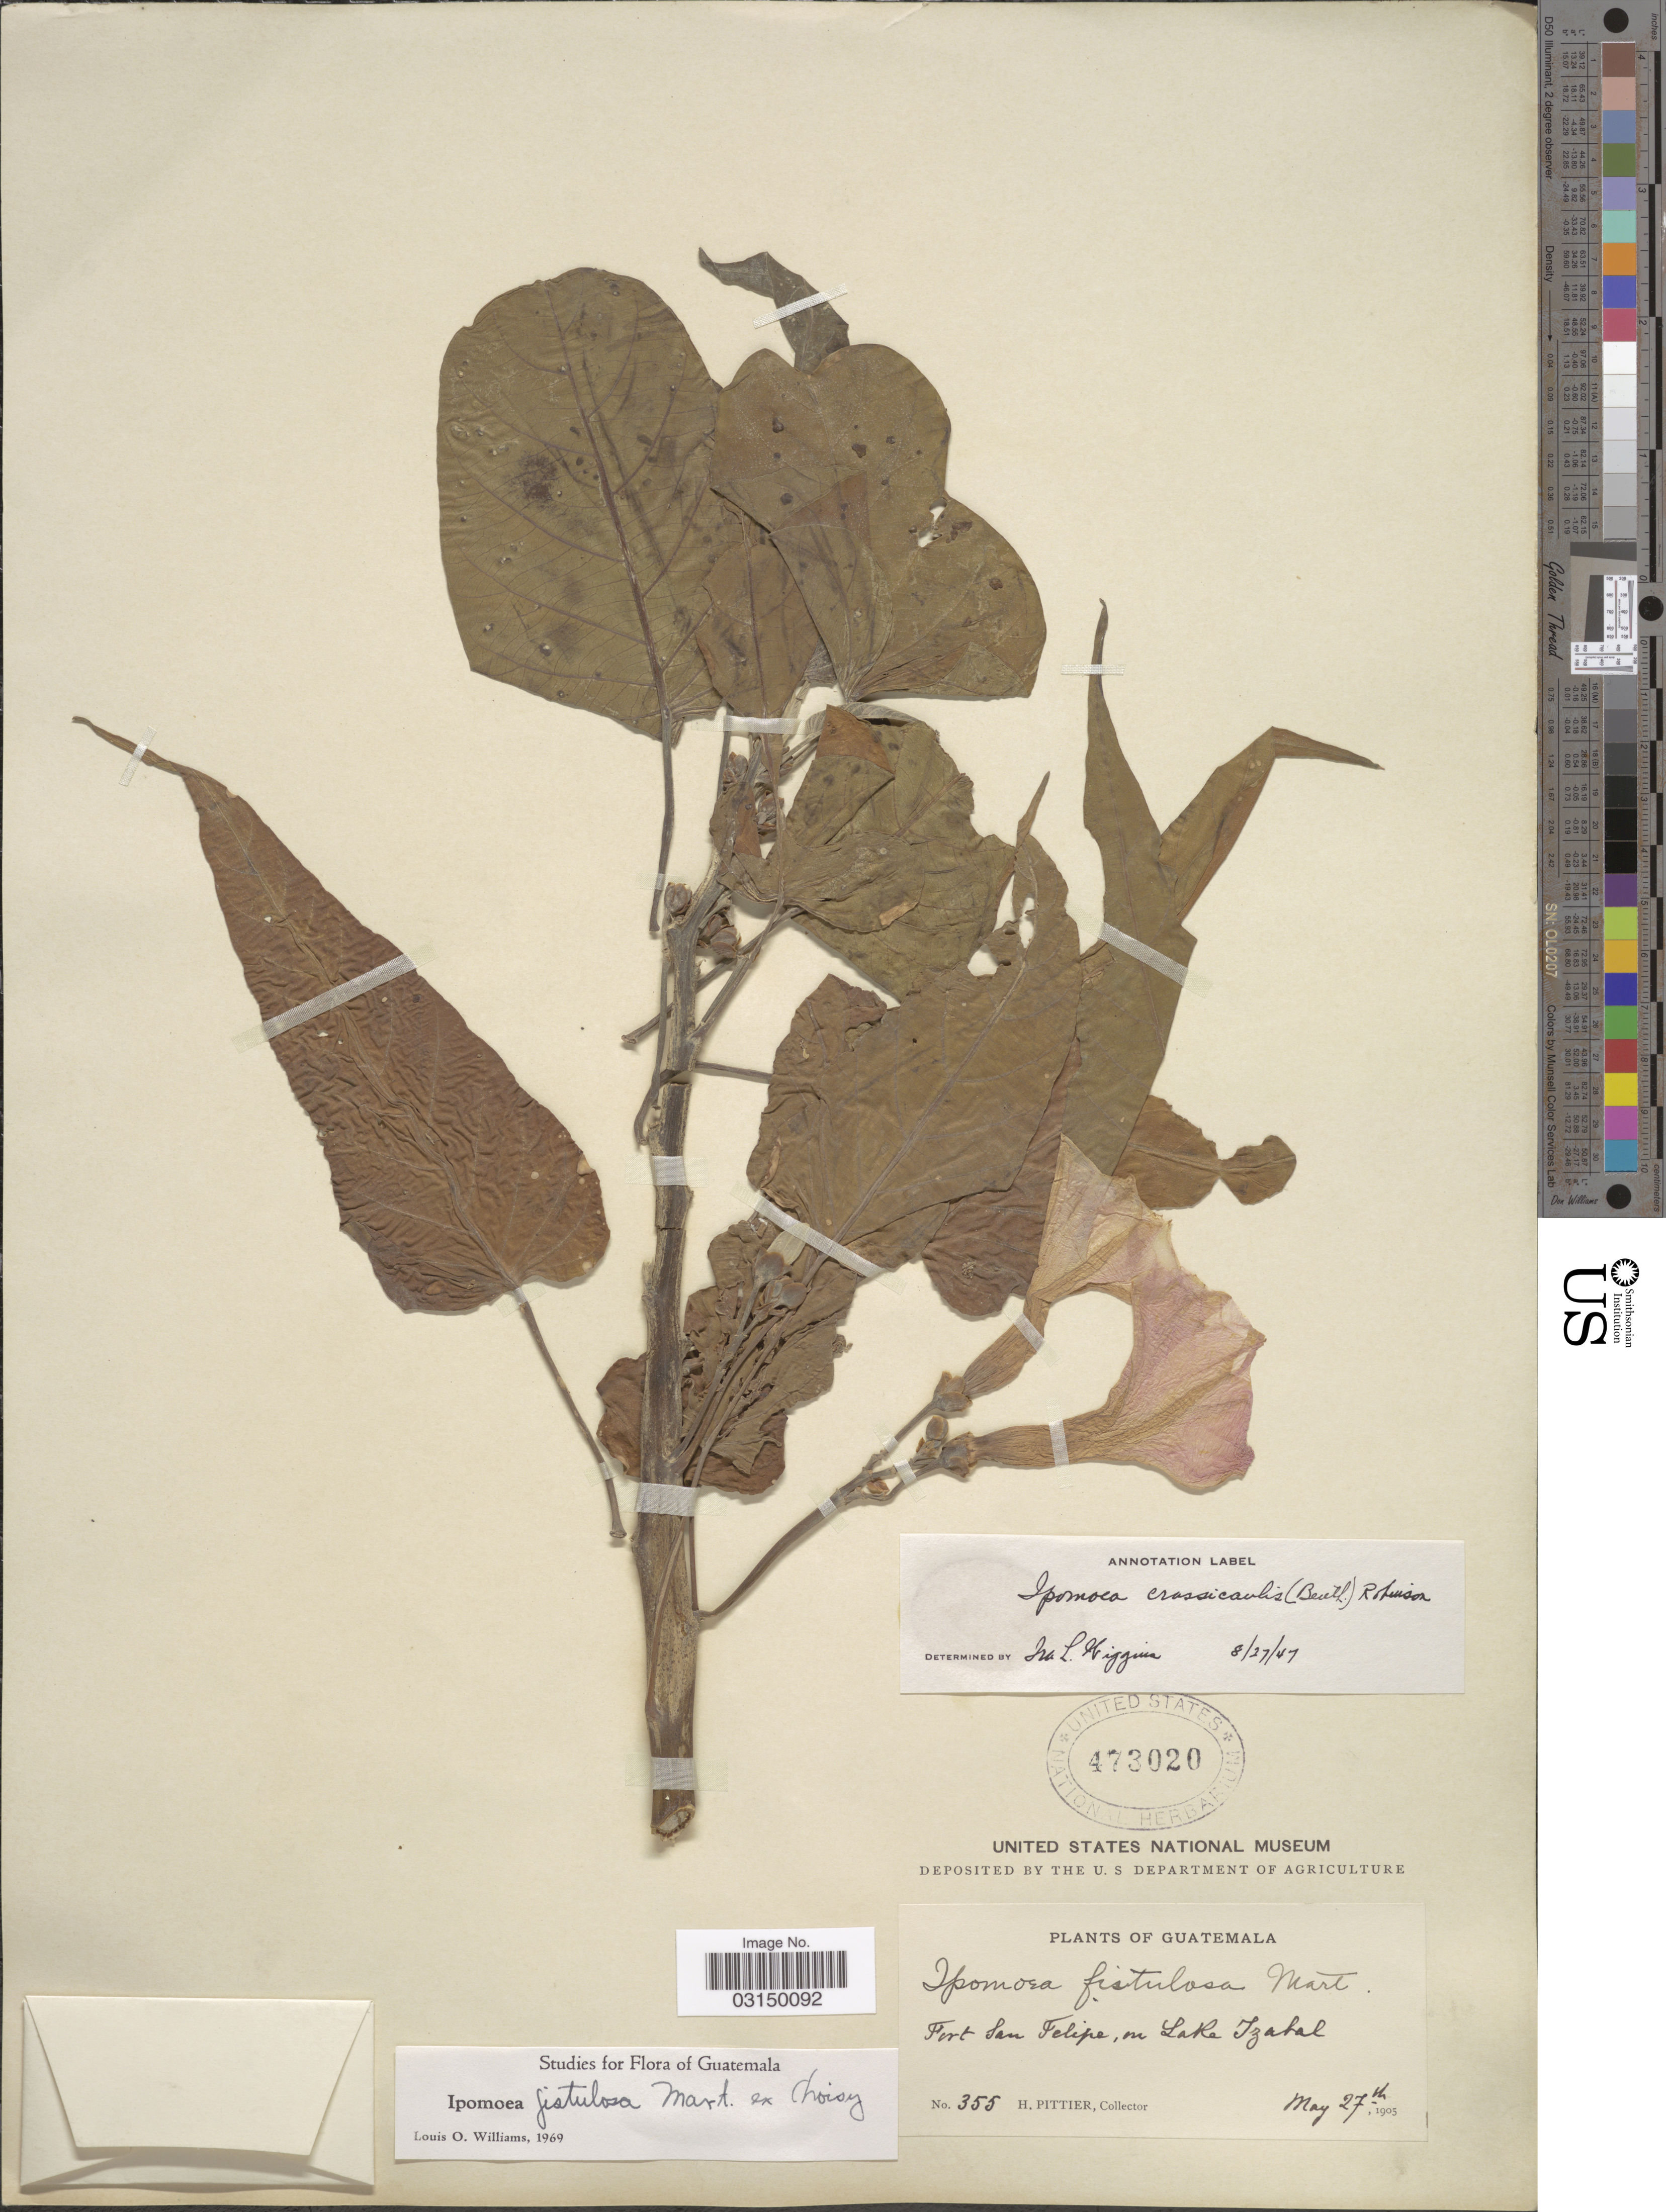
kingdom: Plantae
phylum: Tracheophyta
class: Magnoliopsida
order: Solanales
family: Convolvulaceae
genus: Ipomoea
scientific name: Ipomoea carnea subsp. fistulosa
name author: (Mart. ex Choisy) D.F. Austin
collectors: H. F. Pittier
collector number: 355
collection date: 1905-05-27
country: Guatemala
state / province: Izabal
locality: Fort San Felipe, on Lake Izabal.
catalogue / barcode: US 473020